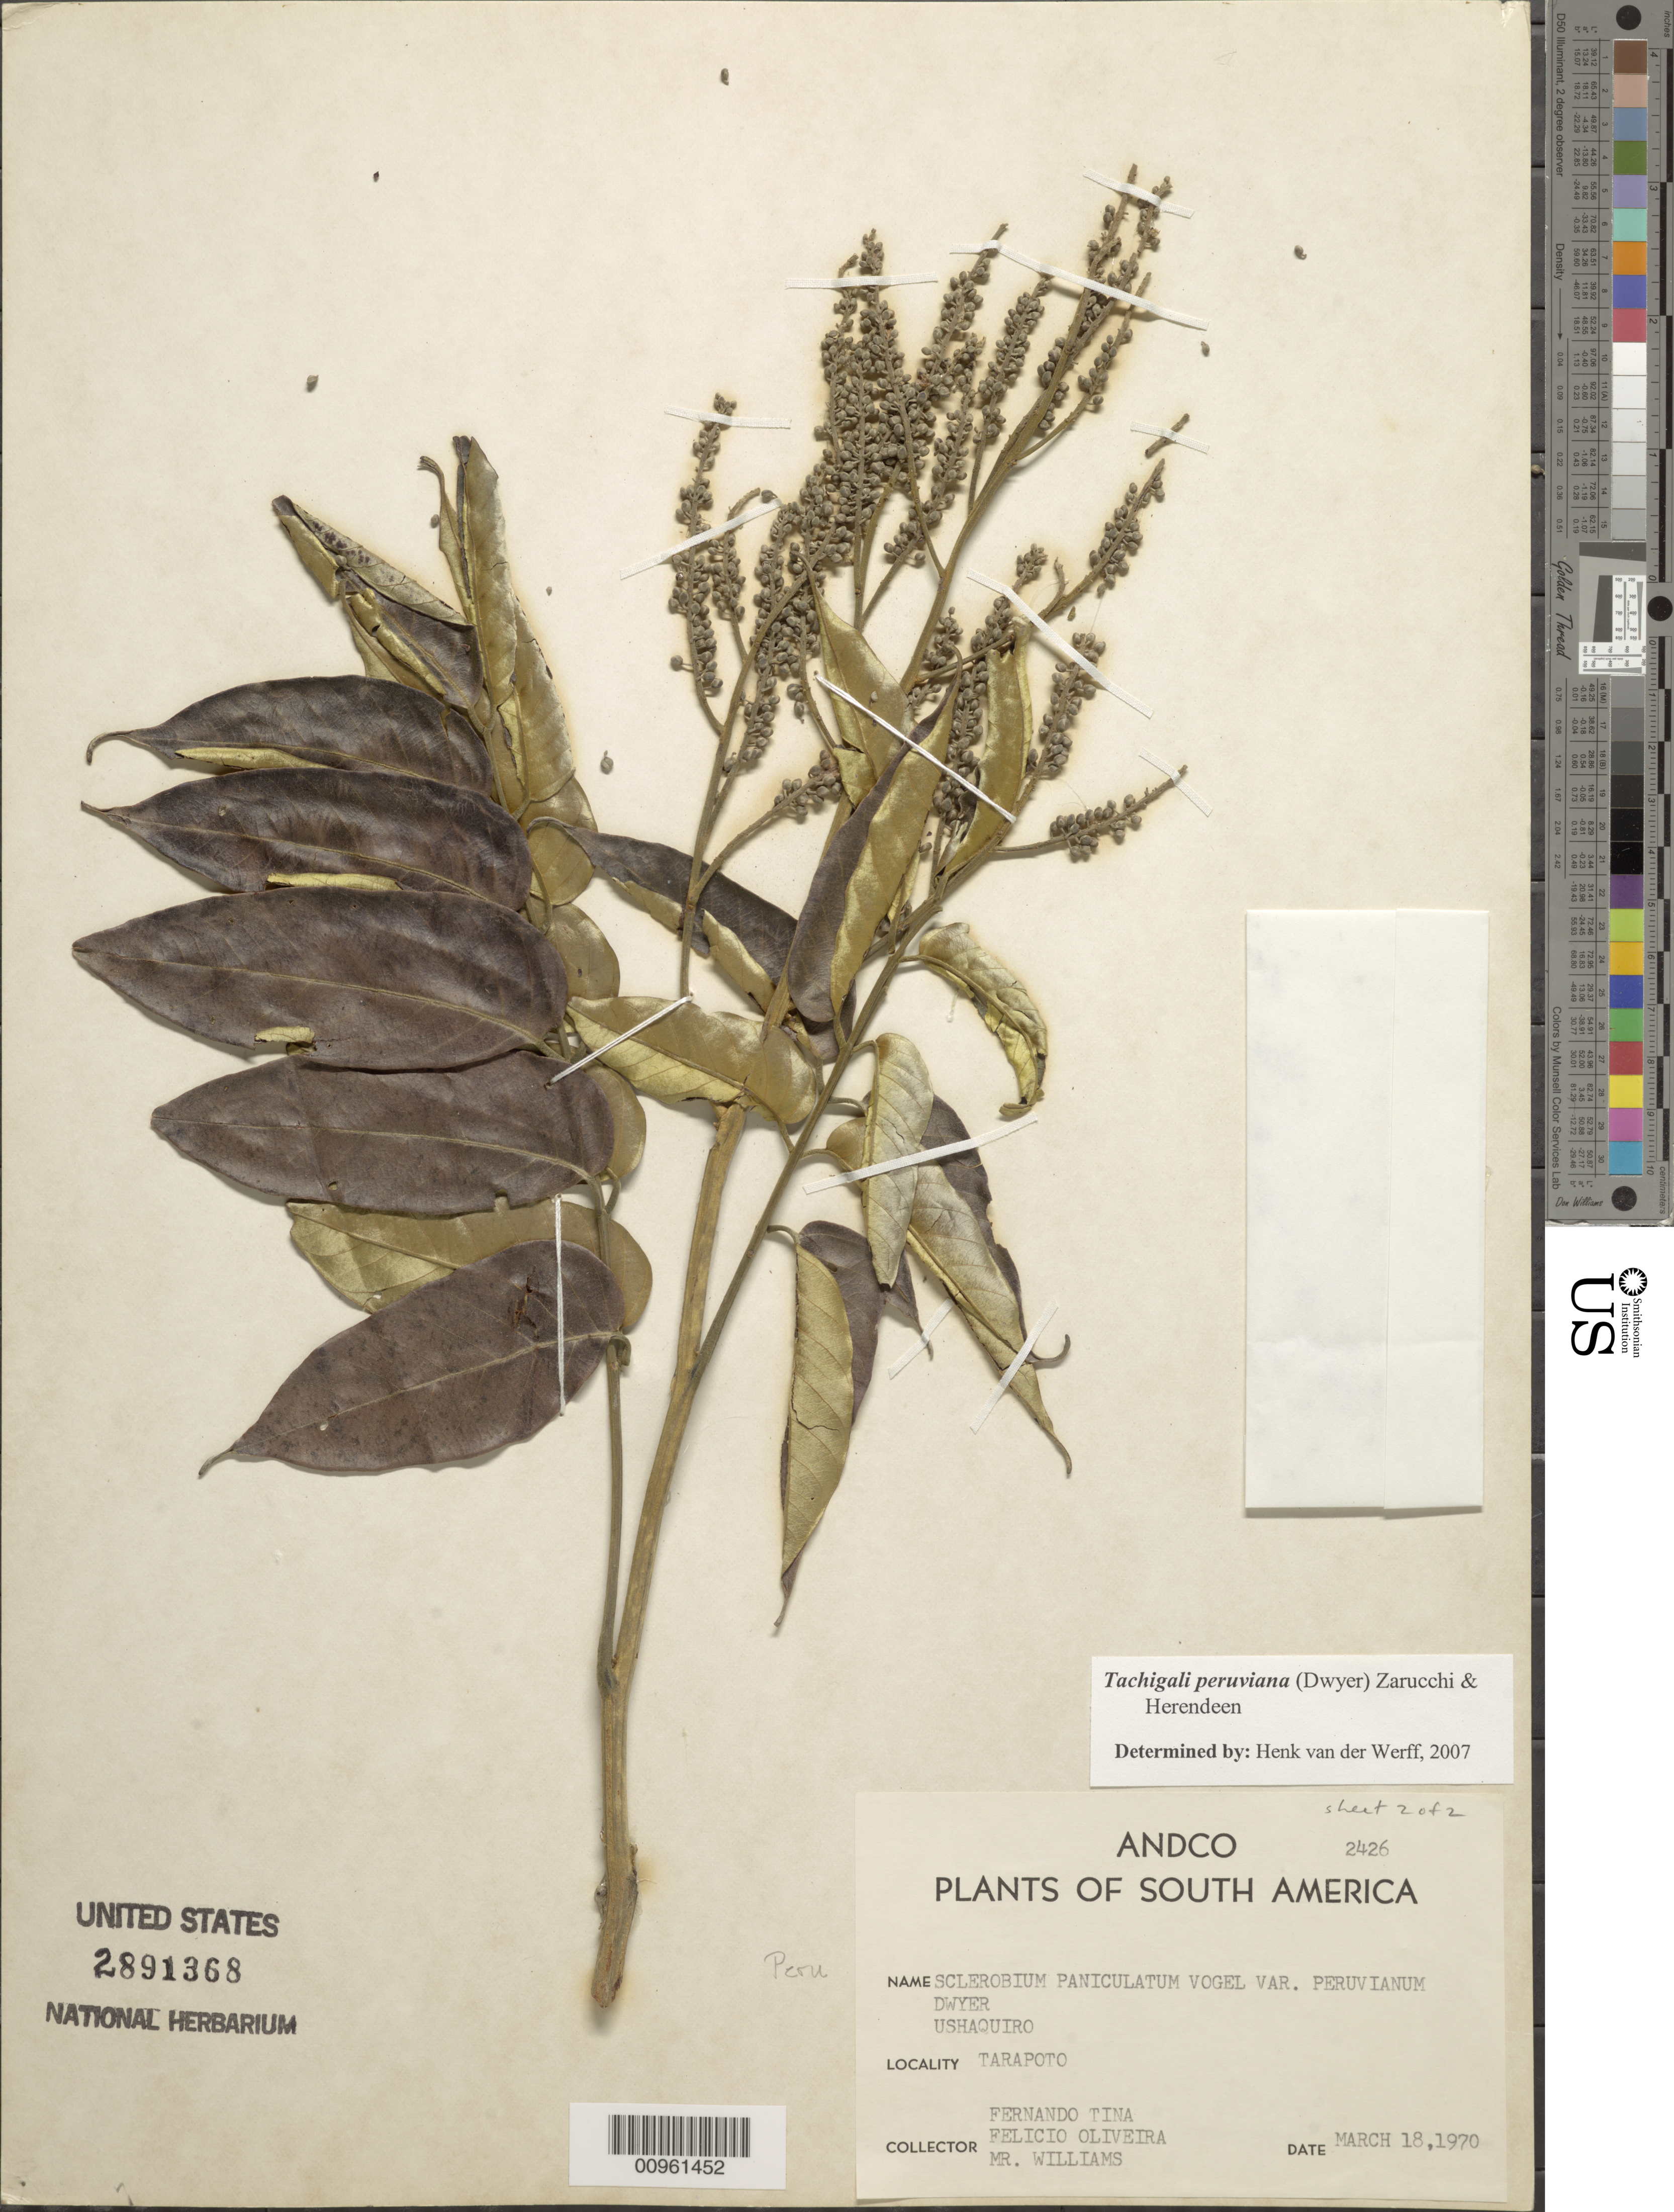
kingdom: Plantae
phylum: Tracheophyta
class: Magnoliopsida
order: Fabales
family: Fabaceae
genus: Tachigali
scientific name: Tachigali peruviana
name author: (Dwyer) Zarucchi & Herend.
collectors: F. Tina, F. Oliveira & -- Williams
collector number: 2426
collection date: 1970-03-18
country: Peru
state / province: San Martín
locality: Tatapoto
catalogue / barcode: US 2891368